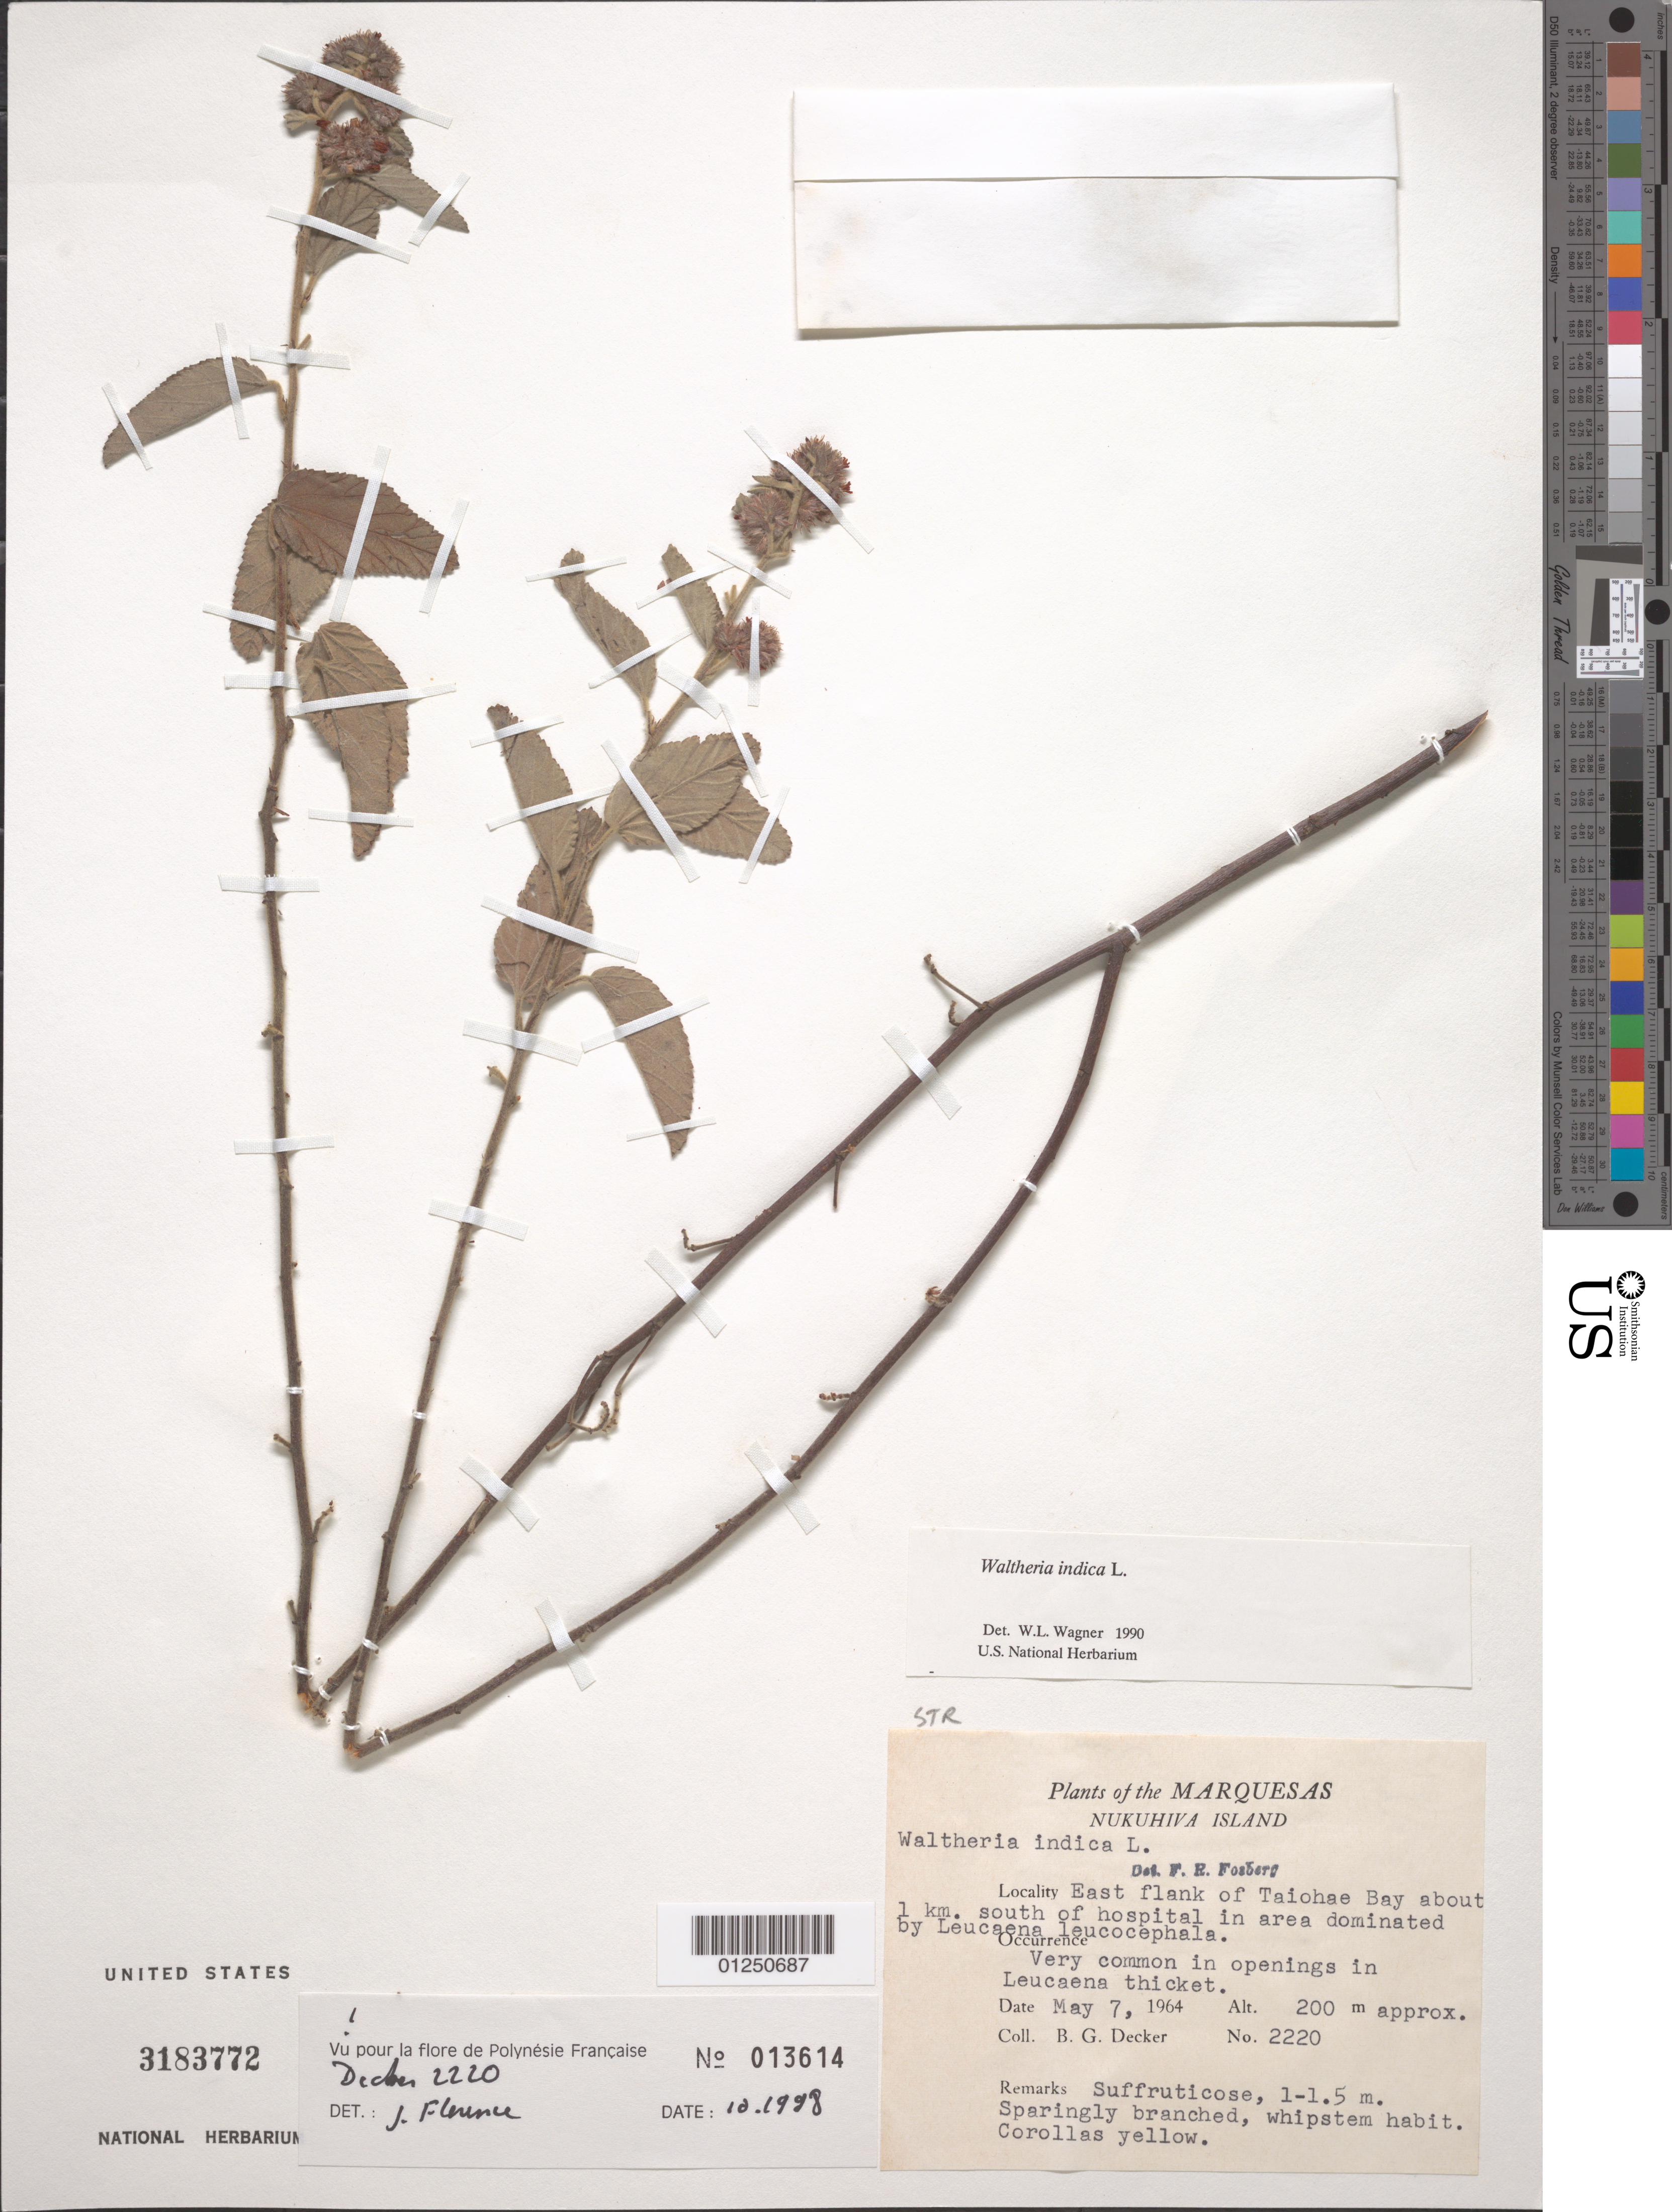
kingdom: Plantae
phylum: Tracheophyta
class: Magnoliopsida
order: Malvales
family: Malvaceae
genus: Waltheria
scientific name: Waltheria indica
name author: L.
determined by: Wagner, W. L., (BOT), Smithsonian Institution - National Museum of Natural History (UNITED STATES)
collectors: B. G. Decker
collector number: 2220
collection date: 1964-05-07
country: French Polynesia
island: Nuku Hiva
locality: E flank of Taiohae Bay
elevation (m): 200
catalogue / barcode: US 3183772